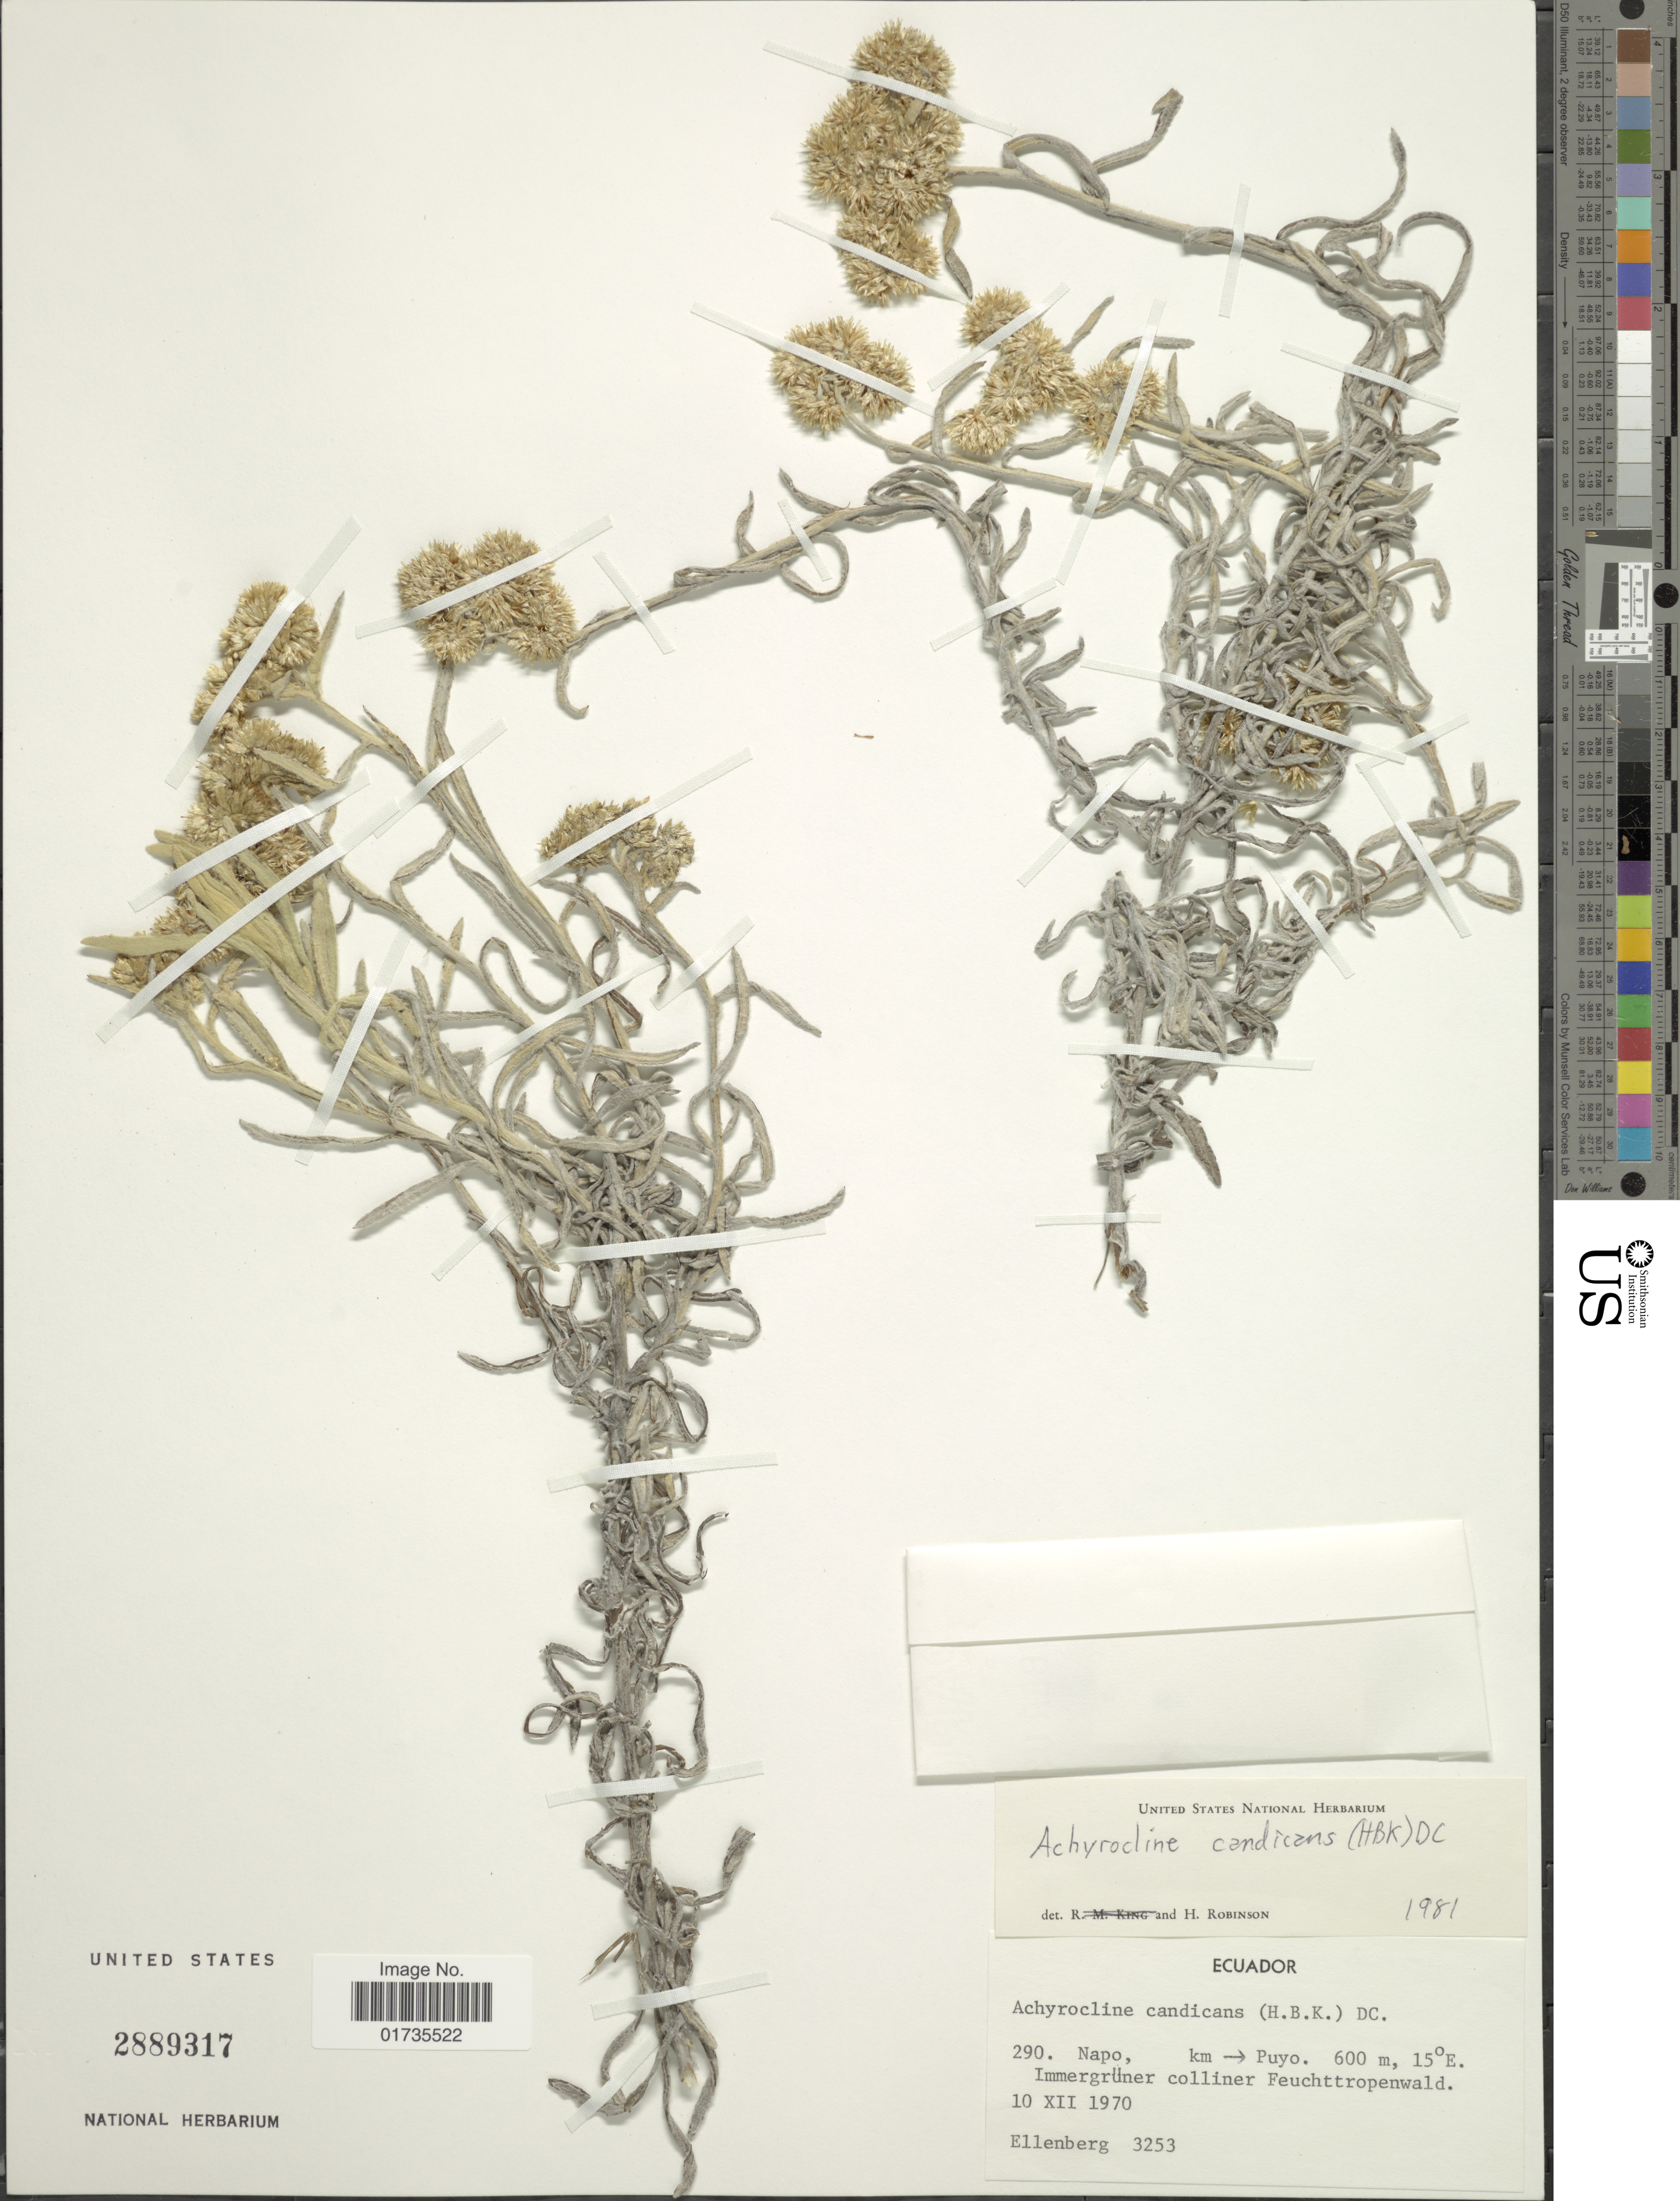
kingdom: Plantae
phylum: Tracheophyta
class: Magnoliopsida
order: Asterales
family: Asteraceae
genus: Achyrocline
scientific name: Achyrocline candicans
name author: (Kunth) DC.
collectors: H. Ellenberg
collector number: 3253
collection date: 1970-12-10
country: Ecuador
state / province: Napo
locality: Ecuador. Napo, km Puyo.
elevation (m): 600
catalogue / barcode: US 2889317